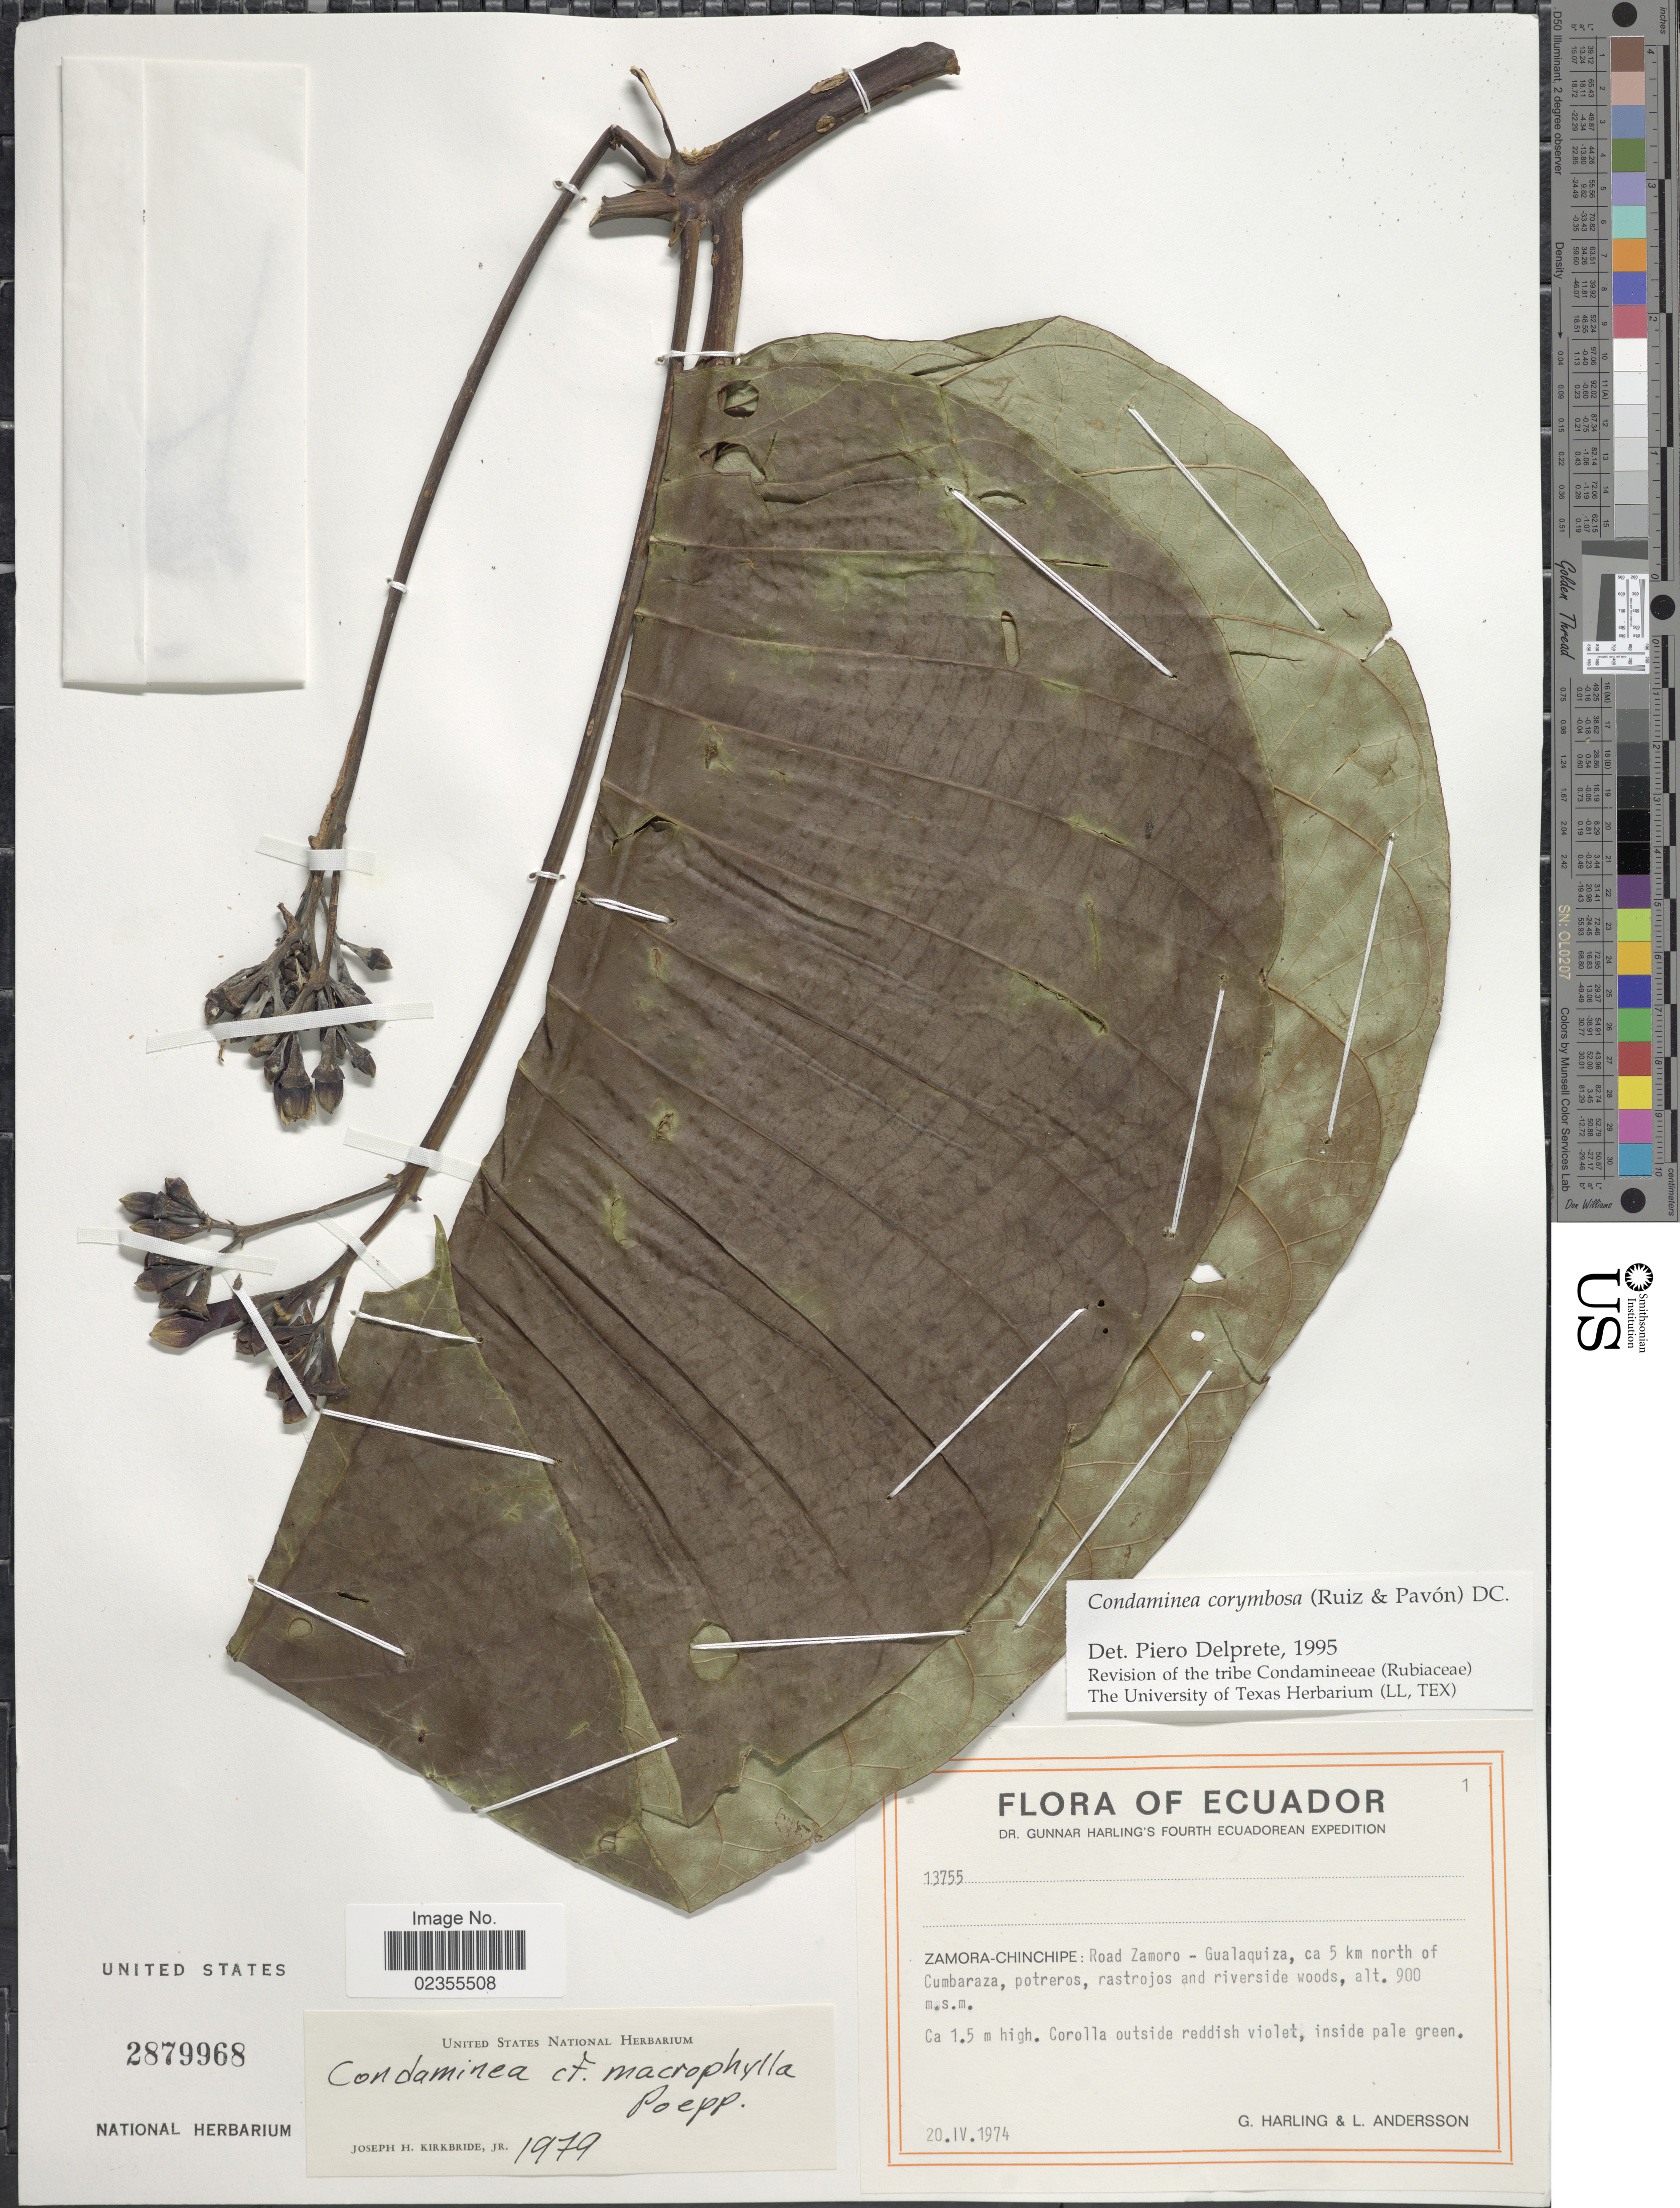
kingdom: Plantae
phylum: Tracheophyta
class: Magnoliopsida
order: Gentianales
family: Rubiaceae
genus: Condaminea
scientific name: Condaminea corymbosa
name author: (Ruiz & Pav.) DC.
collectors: G. Harling & L. Andersson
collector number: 13755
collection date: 1974-04-20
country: Ecuador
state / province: Zamora-Chinchipe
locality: Road Zamoro - Gualaquiza, ca 5 km north of Cumbaraza, potreros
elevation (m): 900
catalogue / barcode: US 2879968